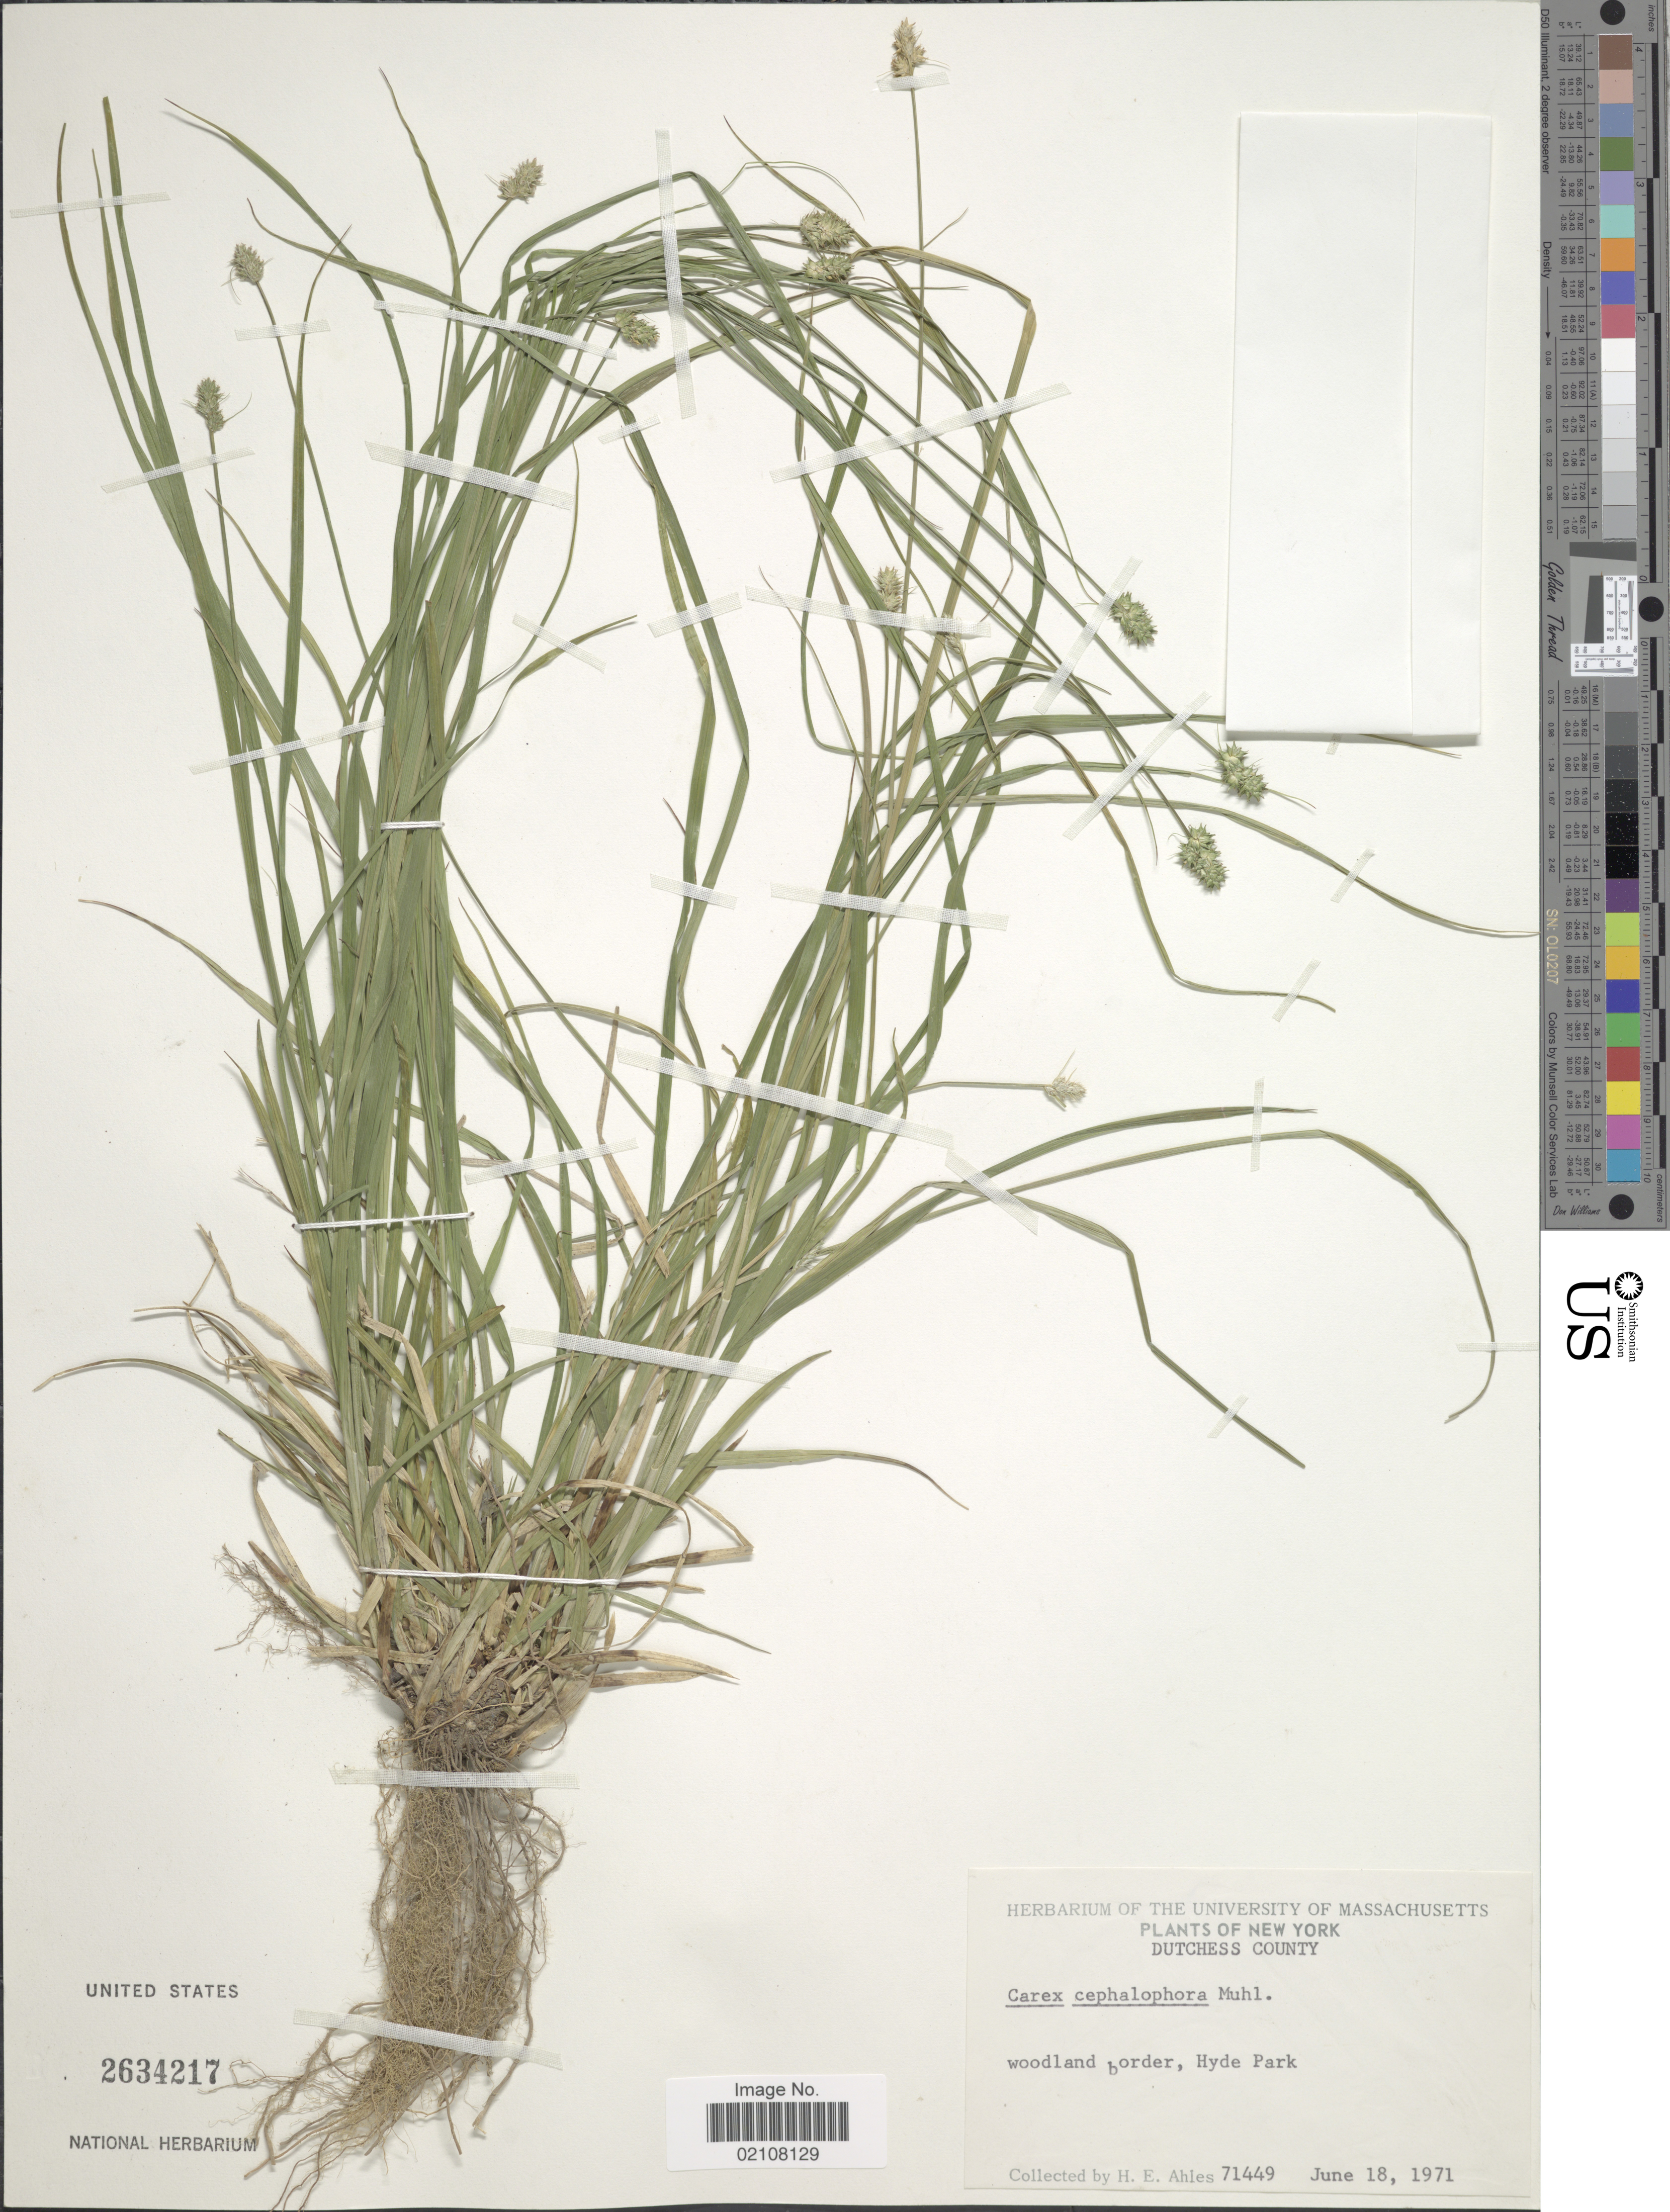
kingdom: Plantae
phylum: Tracheophyta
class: Liliopsida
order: Poales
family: Cyperaceae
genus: Carex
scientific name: Carex cephalophora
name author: Muhl. ex Willd.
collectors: H. E. Ahles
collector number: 71449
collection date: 1971-06-18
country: United States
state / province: New York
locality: Dutchess County, woodland border, Hyde Park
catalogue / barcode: US 2634217